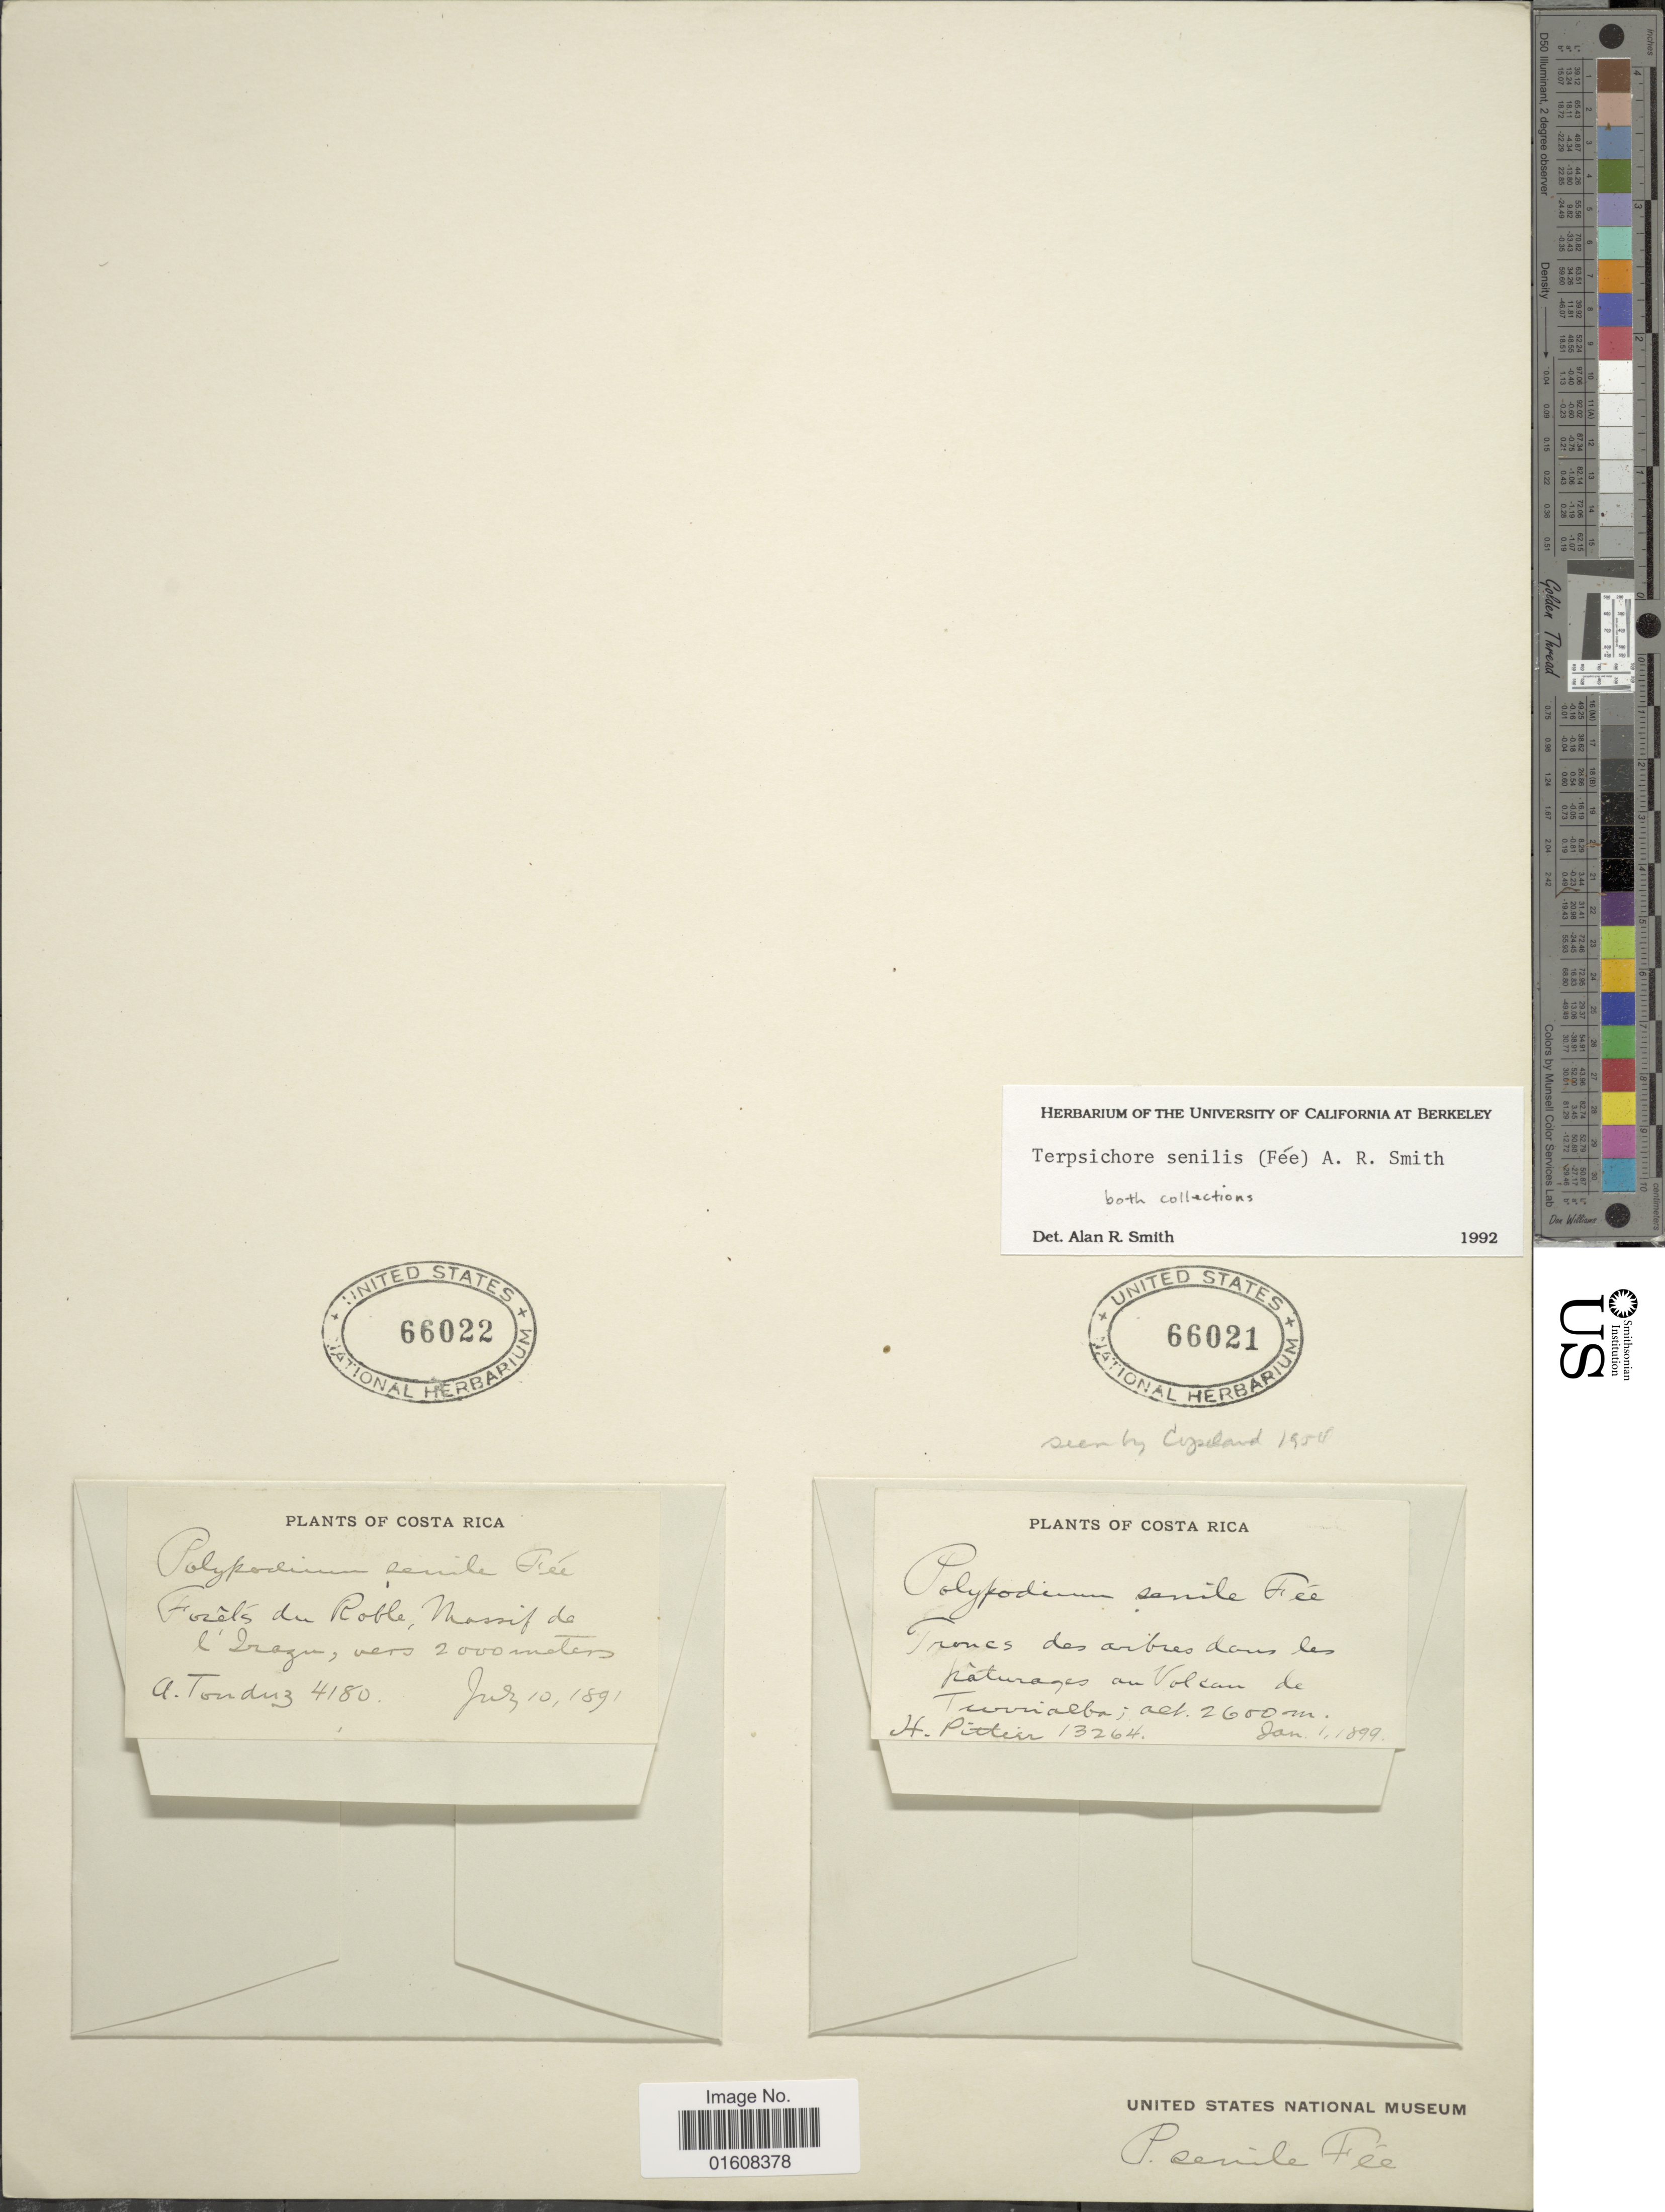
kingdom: Plantae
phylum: Tracheophyta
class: Polypodiopsida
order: Polypodiales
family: Polypodiaceae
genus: Alansmia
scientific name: Alansmia senilis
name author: (Fée) Moguel & M. Kessler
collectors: H. F. Pittier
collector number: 13264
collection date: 1899-01-01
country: Costa Rica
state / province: Cartago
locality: Troncs des arbres dans les nàturages au Volcan de Turrialba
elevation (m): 2600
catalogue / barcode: US 66021